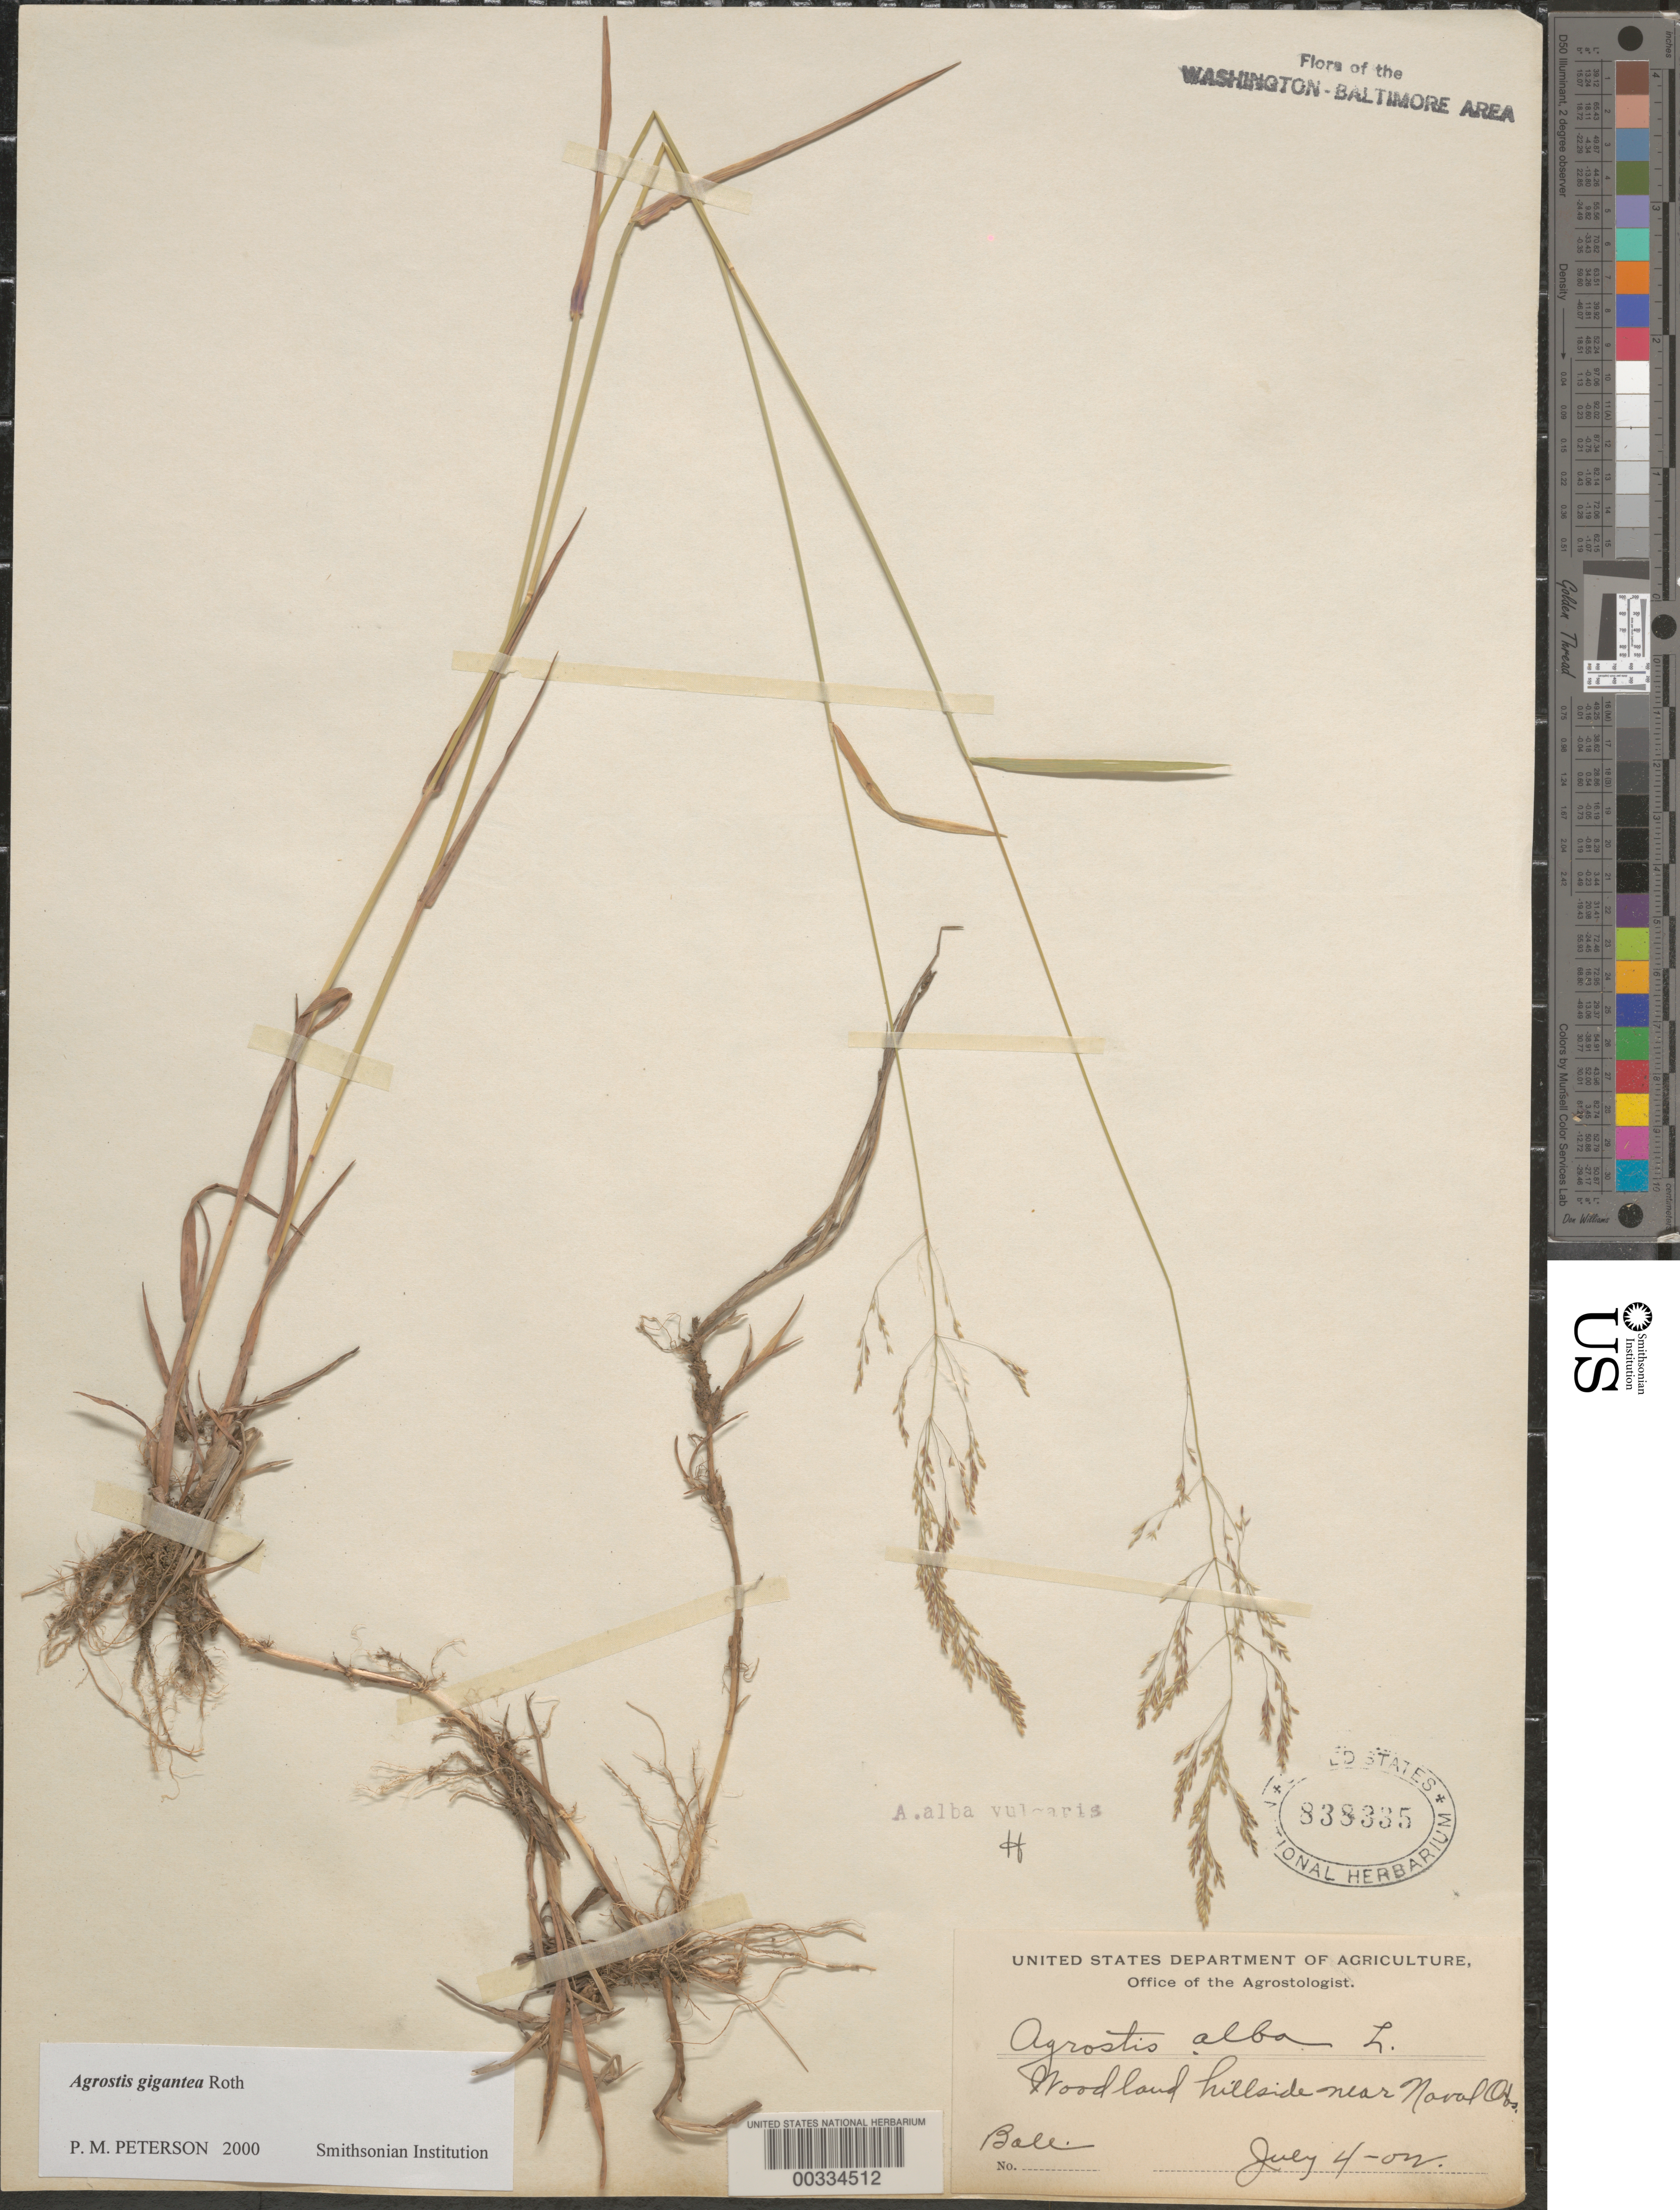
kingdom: Plantae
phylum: Tracheophyta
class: Liliopsida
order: Poales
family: Poaceae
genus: Agrostis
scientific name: Agrostis gigantea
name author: Roth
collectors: -- Ball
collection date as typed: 04 Jul 1902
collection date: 1902-07-04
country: United States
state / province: District of Columbia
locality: Naval Observatory vicinity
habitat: Woodland hillside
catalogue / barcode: US 838335